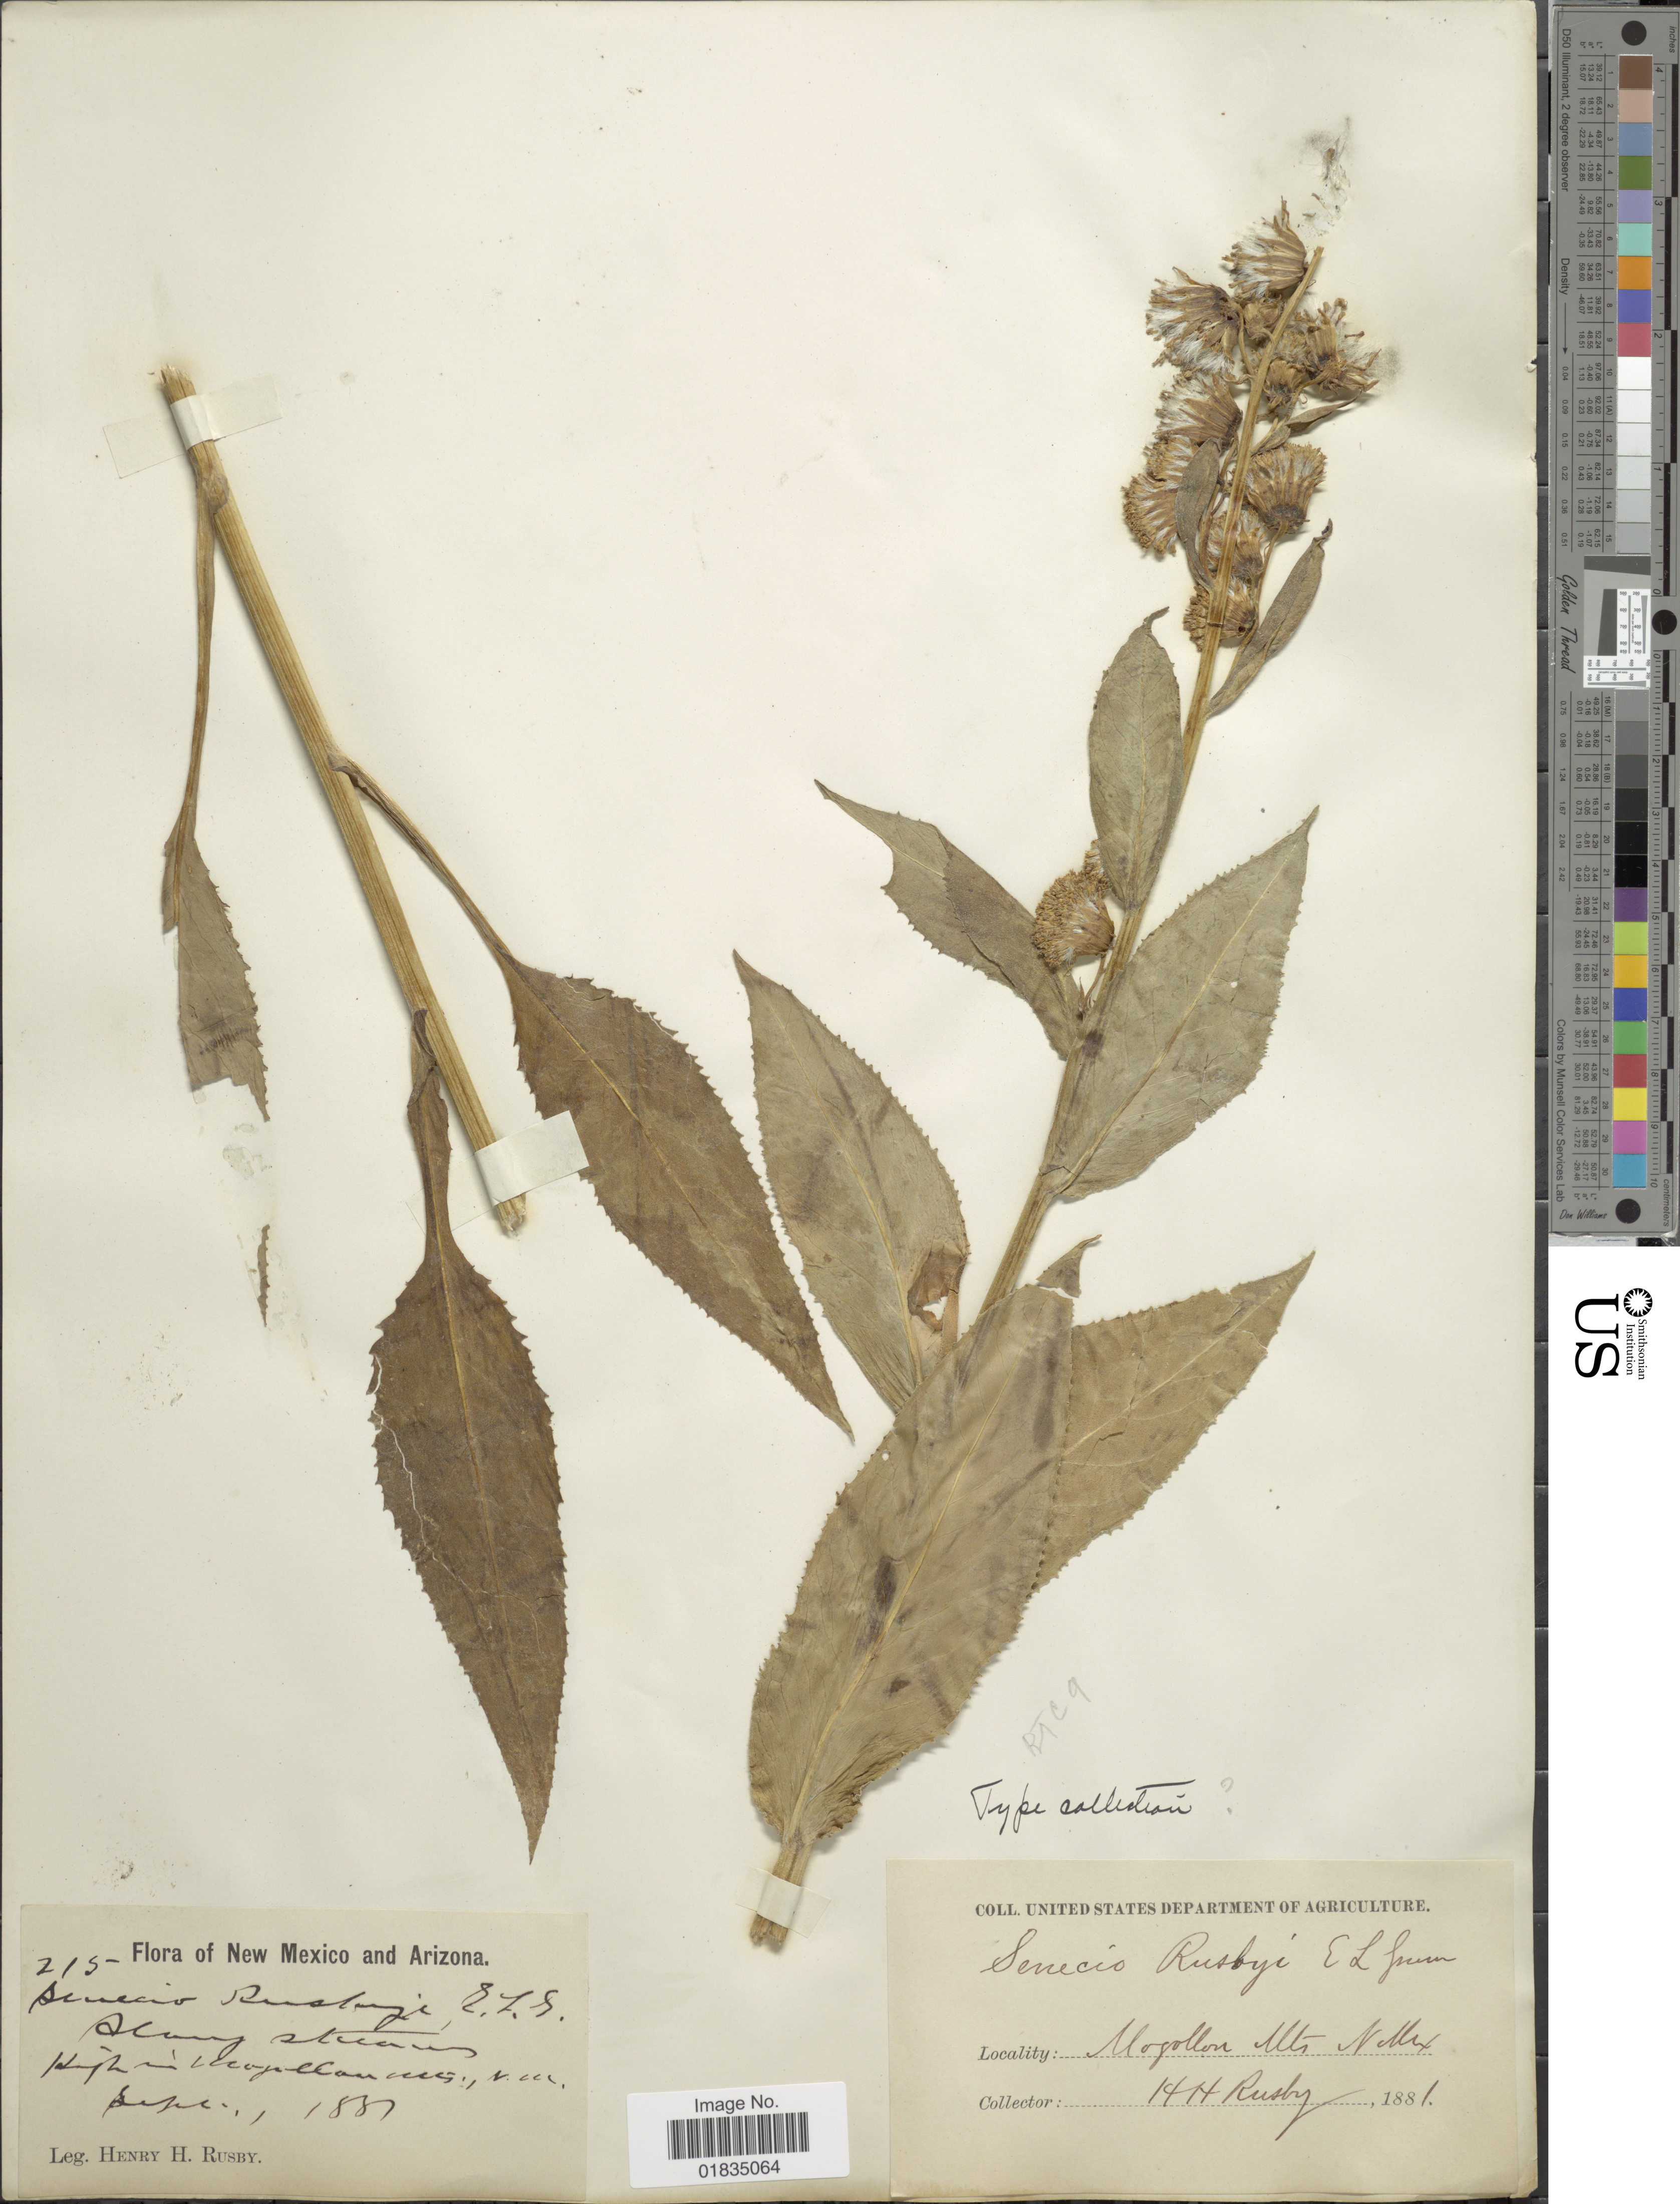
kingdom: Plantae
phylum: Tracheophyta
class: Magnoliopsida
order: Asterales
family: Asteraceae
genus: Senecio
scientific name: Senecio bigelovii var. bigelovii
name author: A. Gray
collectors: H. H. Rusby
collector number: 215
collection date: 1881-09-01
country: United States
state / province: New Mexico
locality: Mogollon Mts.